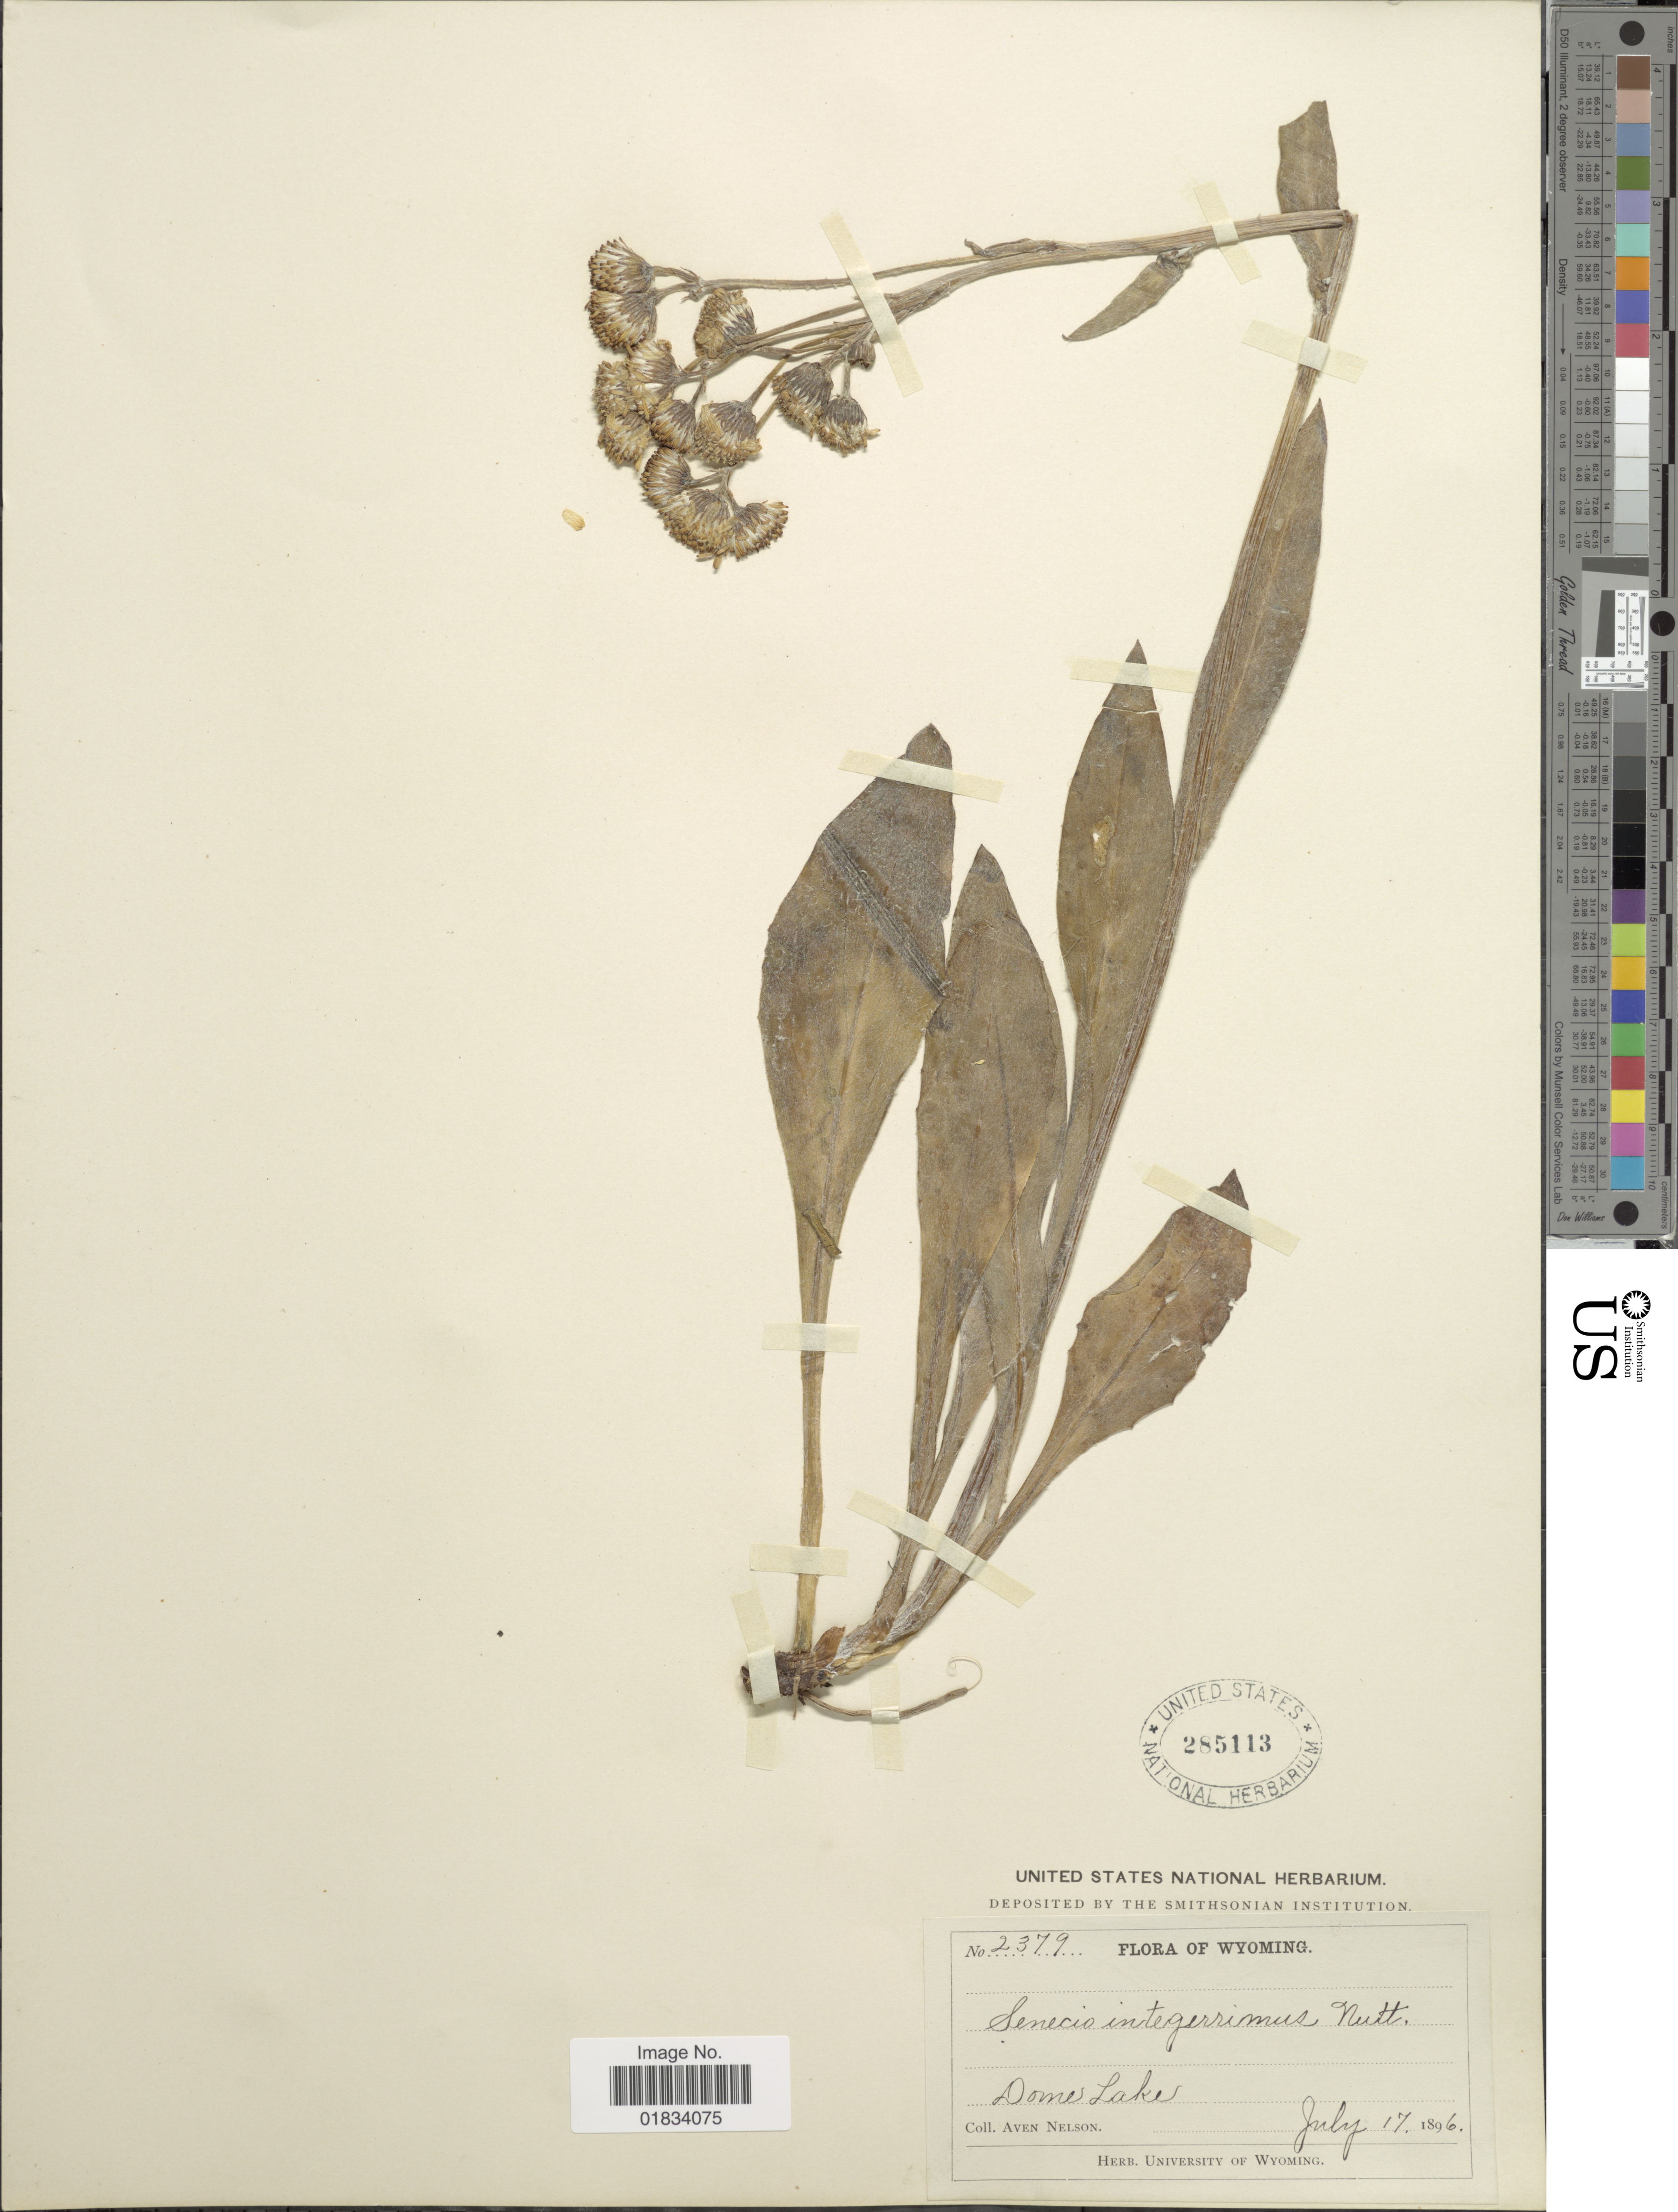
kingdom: Plantae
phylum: Tracheophyta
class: Magnoliopsida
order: Asterales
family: Asteraceae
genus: Senecio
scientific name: Senecio integerrimus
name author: Nutt.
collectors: A. Nelson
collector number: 2379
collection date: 1896-07-17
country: United States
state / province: Wyoming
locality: Domes Lake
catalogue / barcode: US 285113